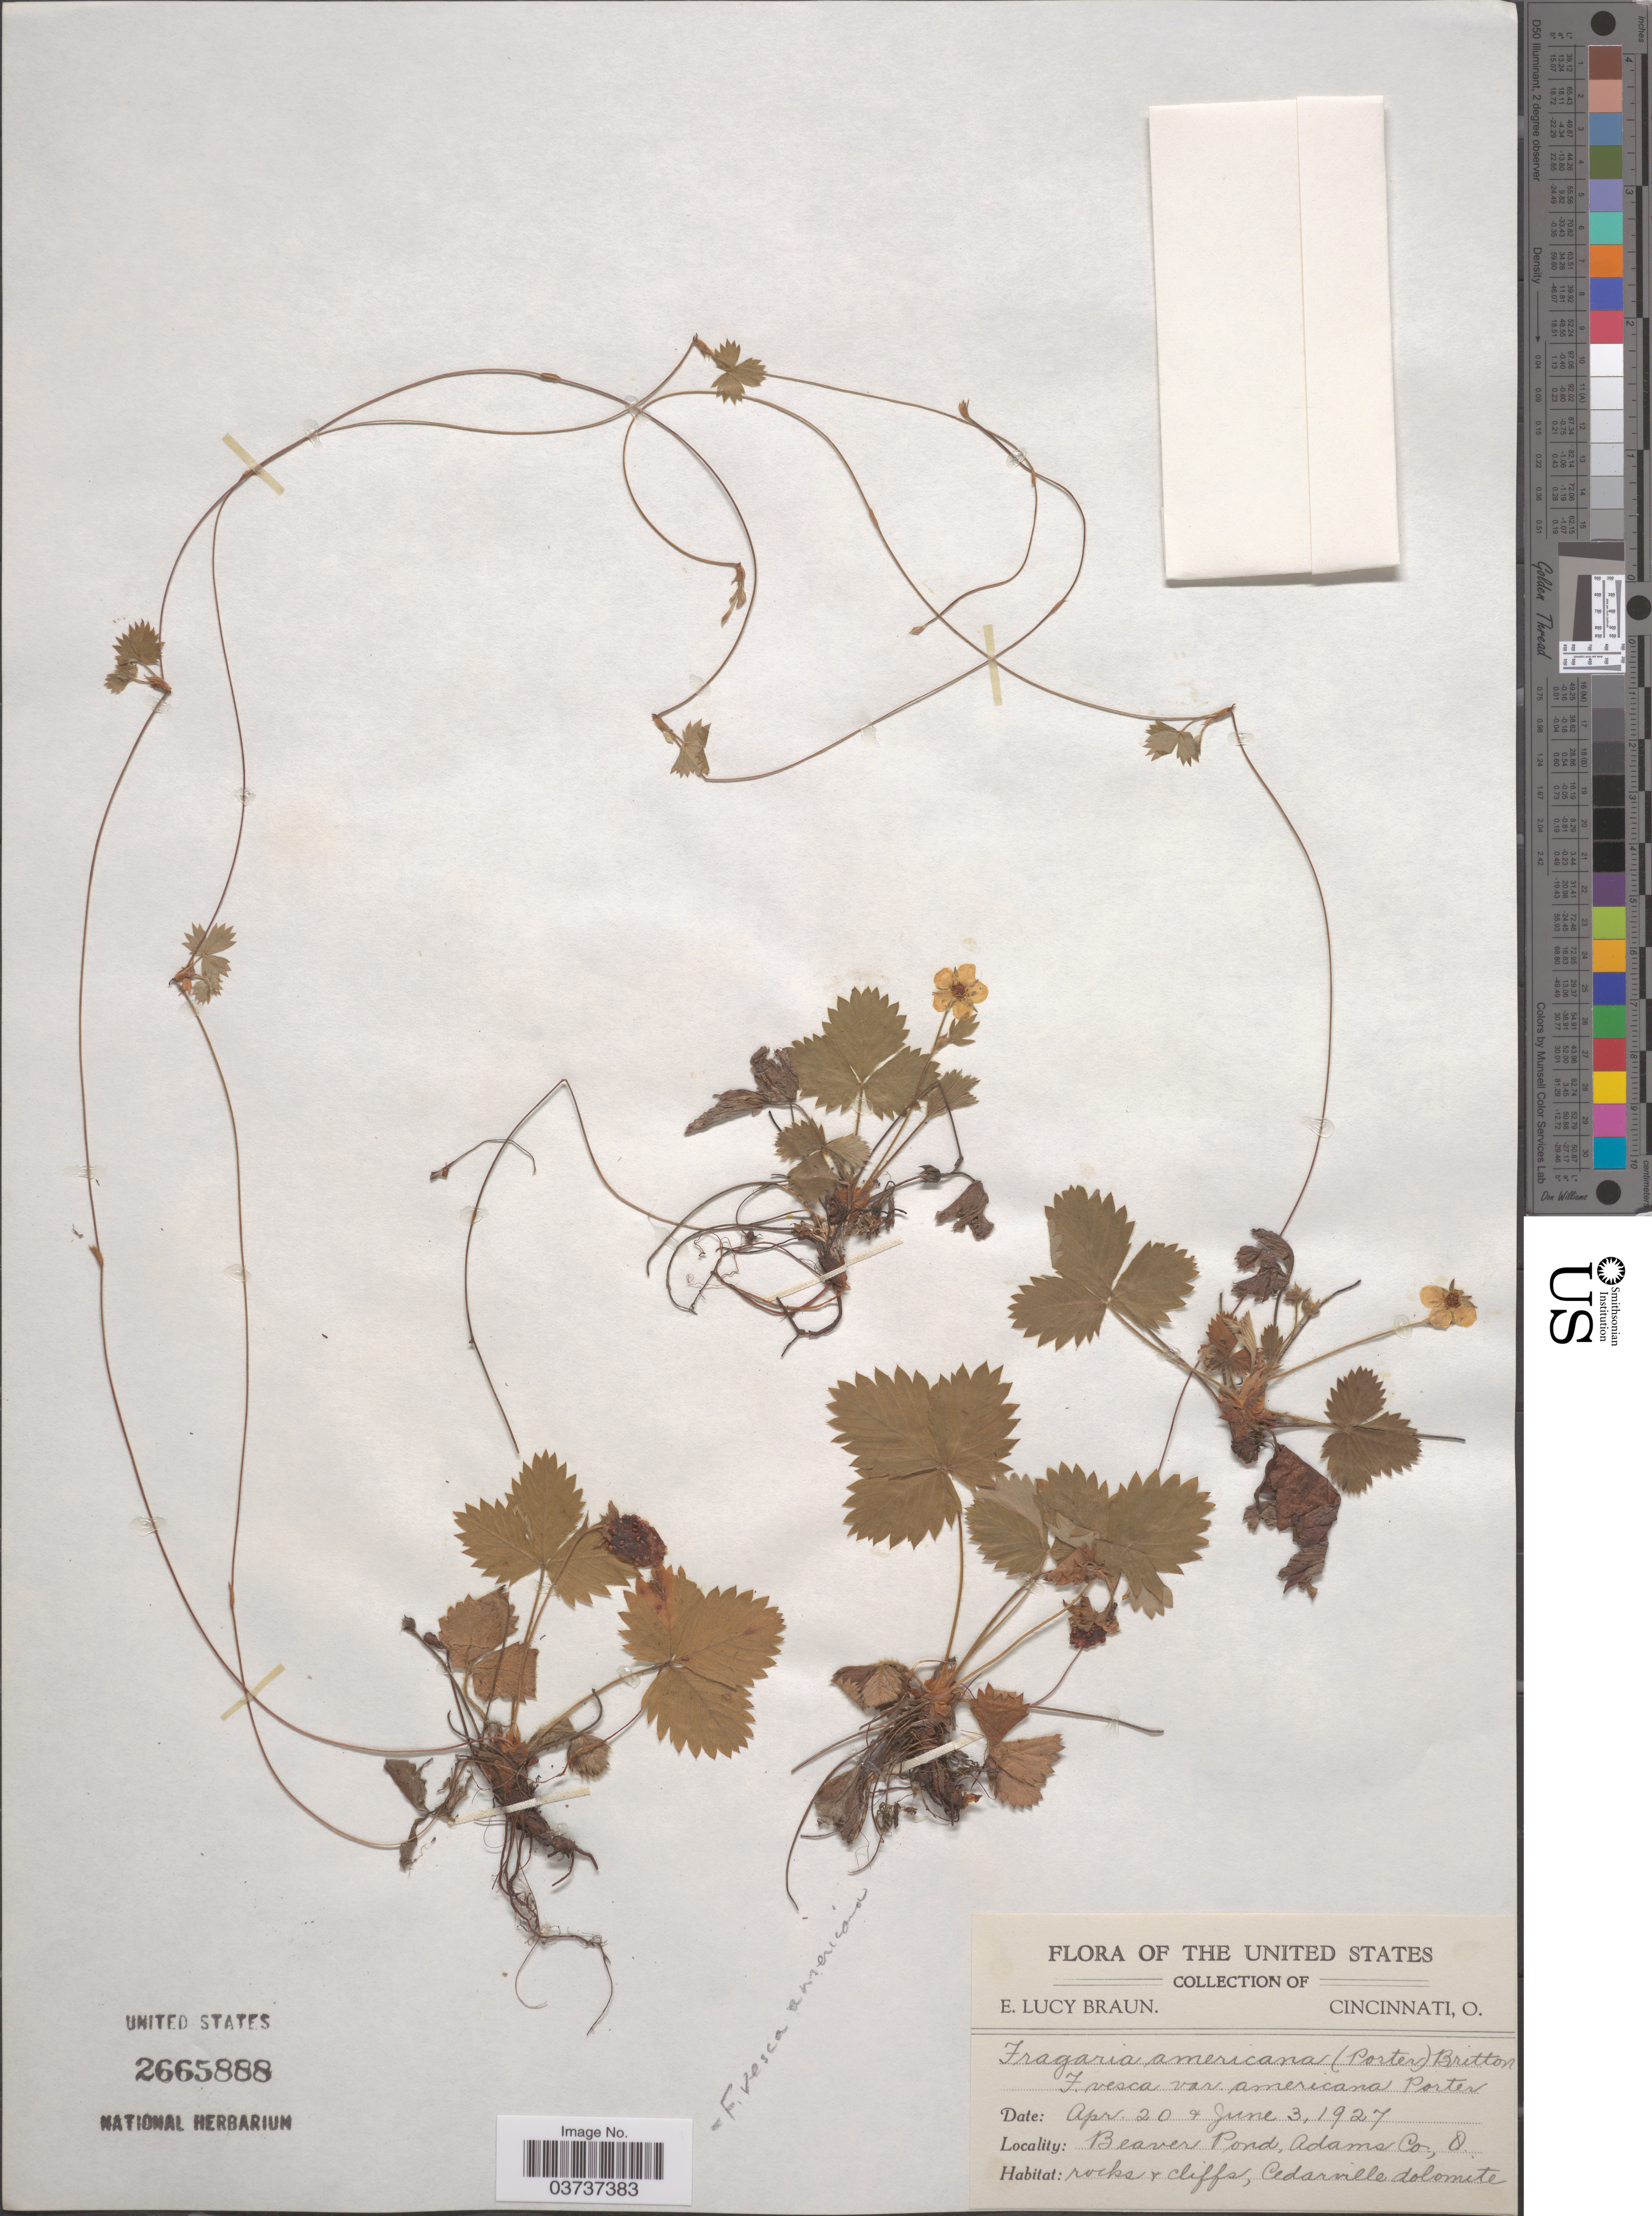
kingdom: Plantae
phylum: Tracheophyta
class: Magnoliopsida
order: Rosales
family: Rosaceae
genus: Fragaria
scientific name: Fragaria vesca subsp. americana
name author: (Porter) Staudt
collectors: E. L. Braun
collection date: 1927-04-20/1927-06-03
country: United States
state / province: Ohio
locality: Beaver Pond, Adams Co. Cedarville dolomite.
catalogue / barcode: US 2665888